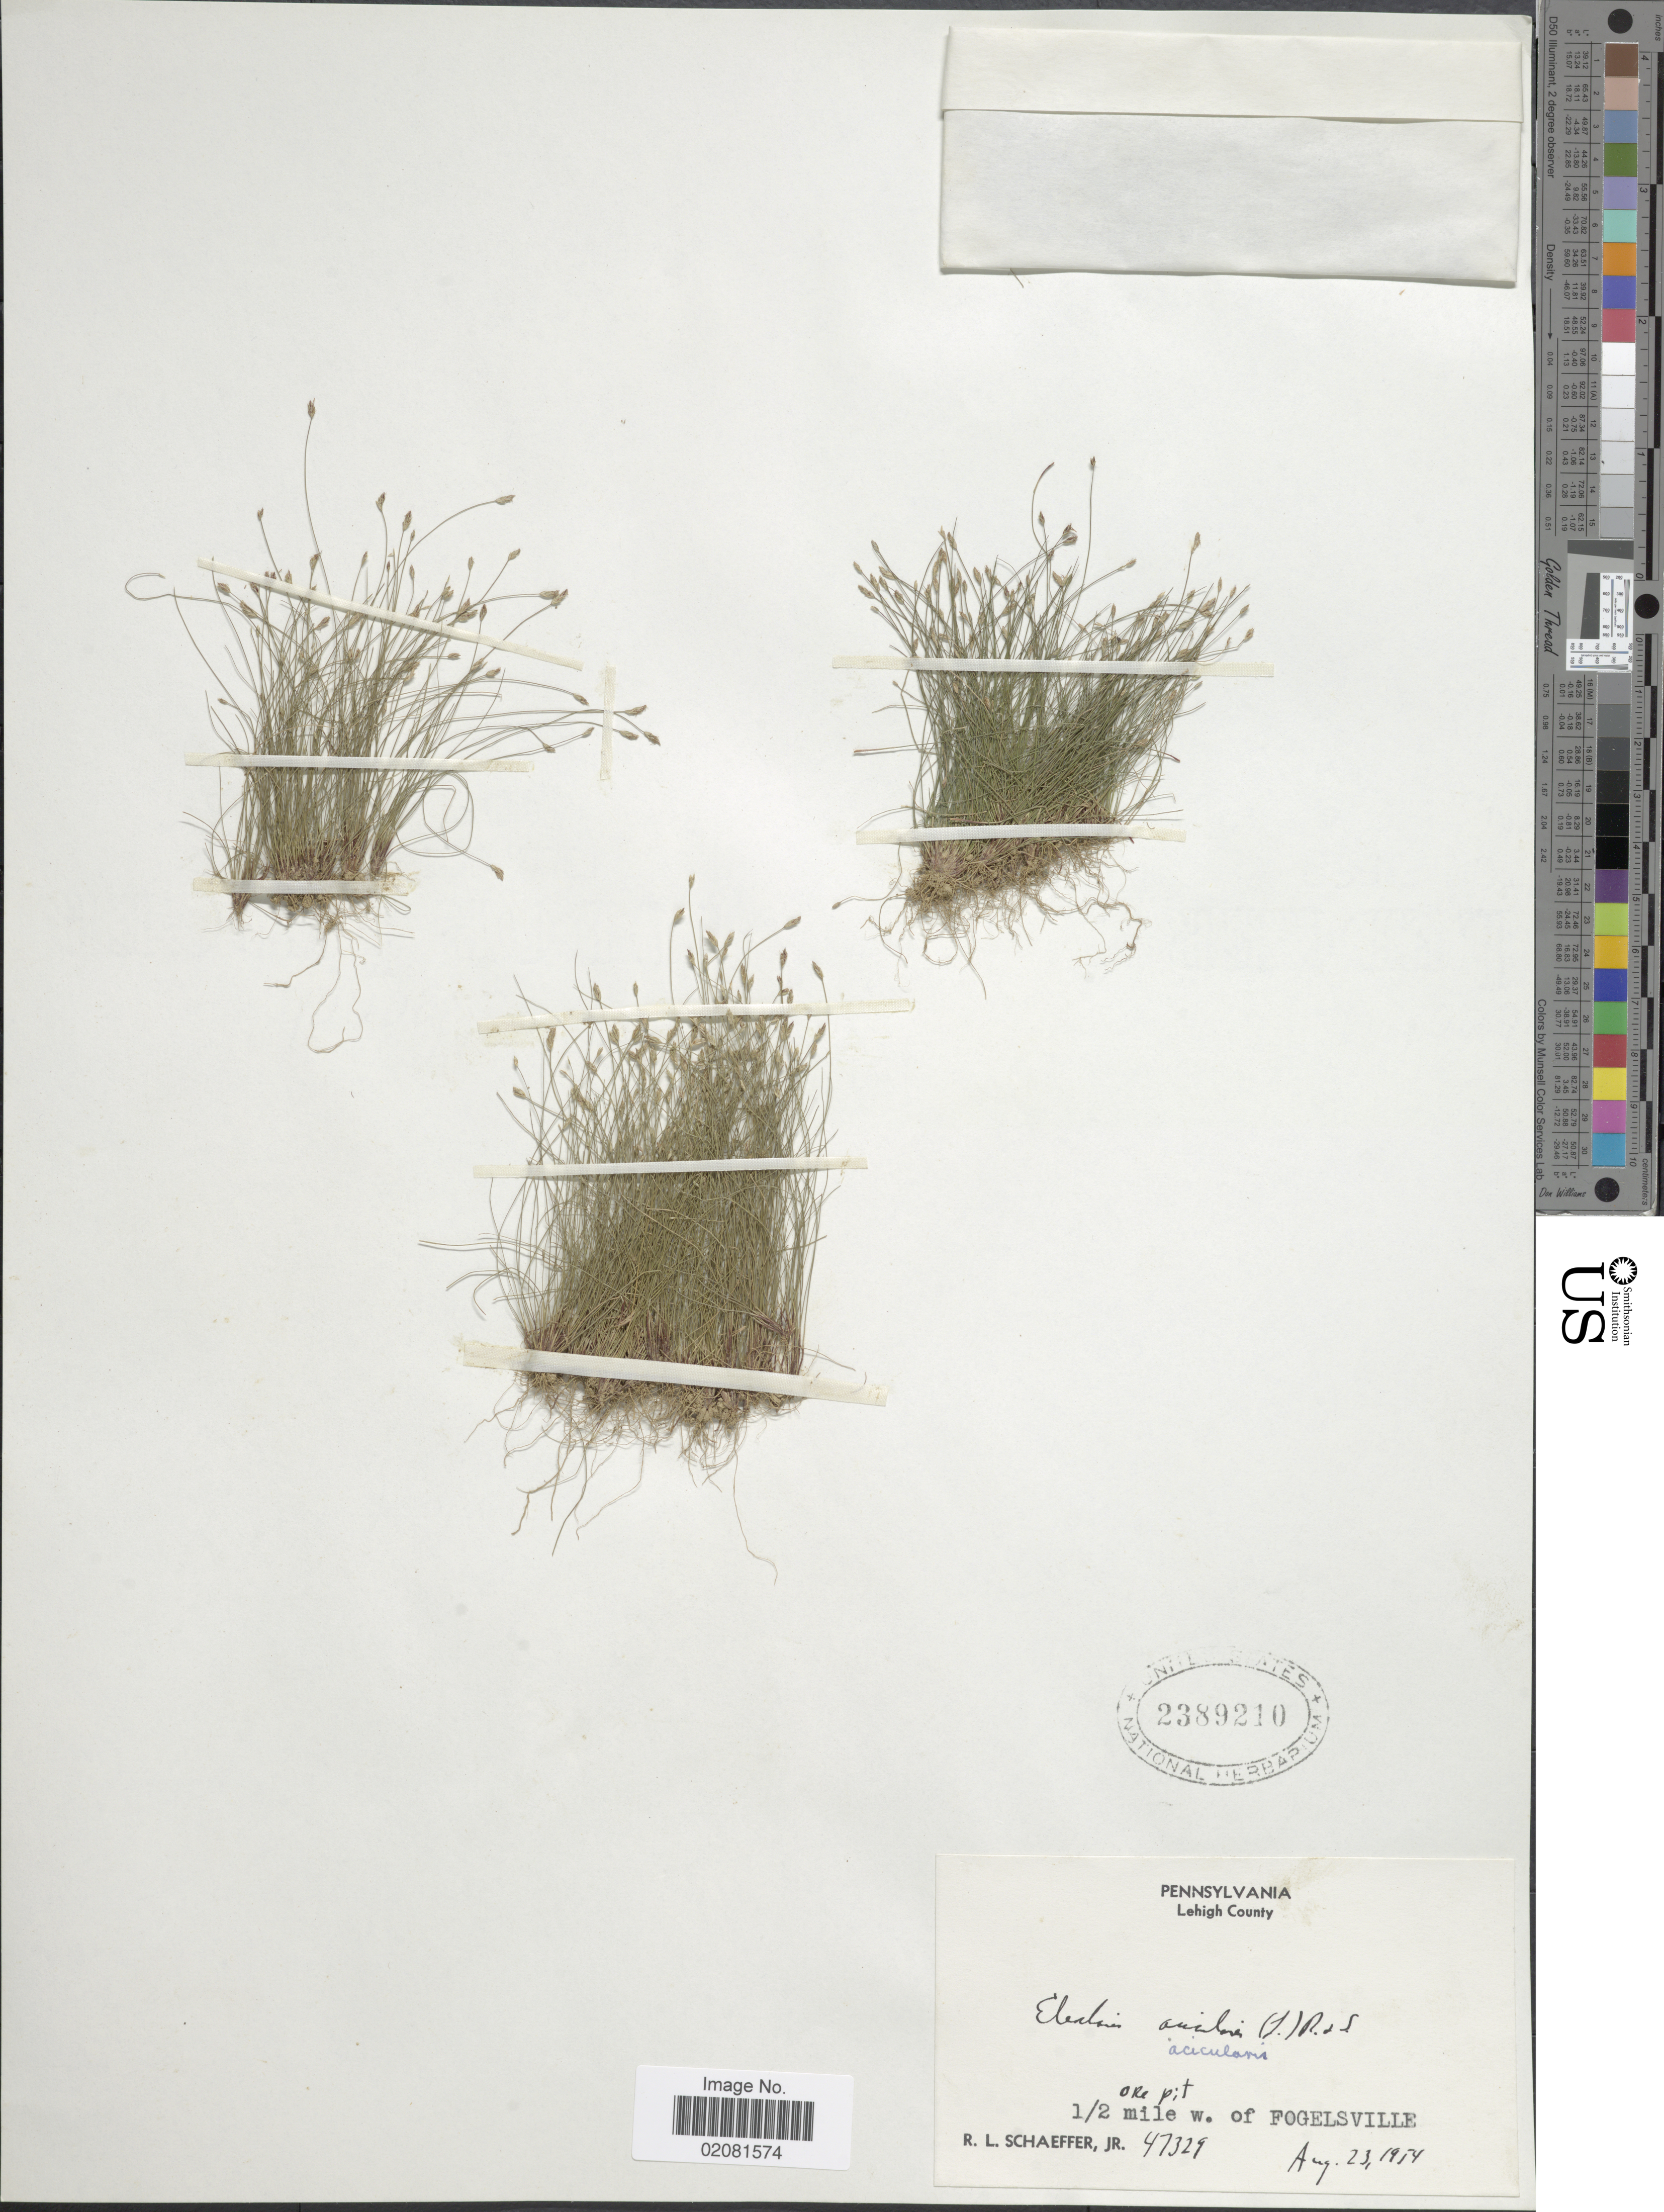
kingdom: Plantae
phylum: Tracheophyta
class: Liliopsida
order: Poales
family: Cyperaceae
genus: Eleocharis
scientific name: Eleocharis acicularis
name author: (L.) Roem. & Schult.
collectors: R. L. Schaeffer Jr.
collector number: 47329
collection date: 1954-08-23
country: United States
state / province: Pennsylvania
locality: Lehigh County. 1/2 mile w. of Fogelsville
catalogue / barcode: US 2389210